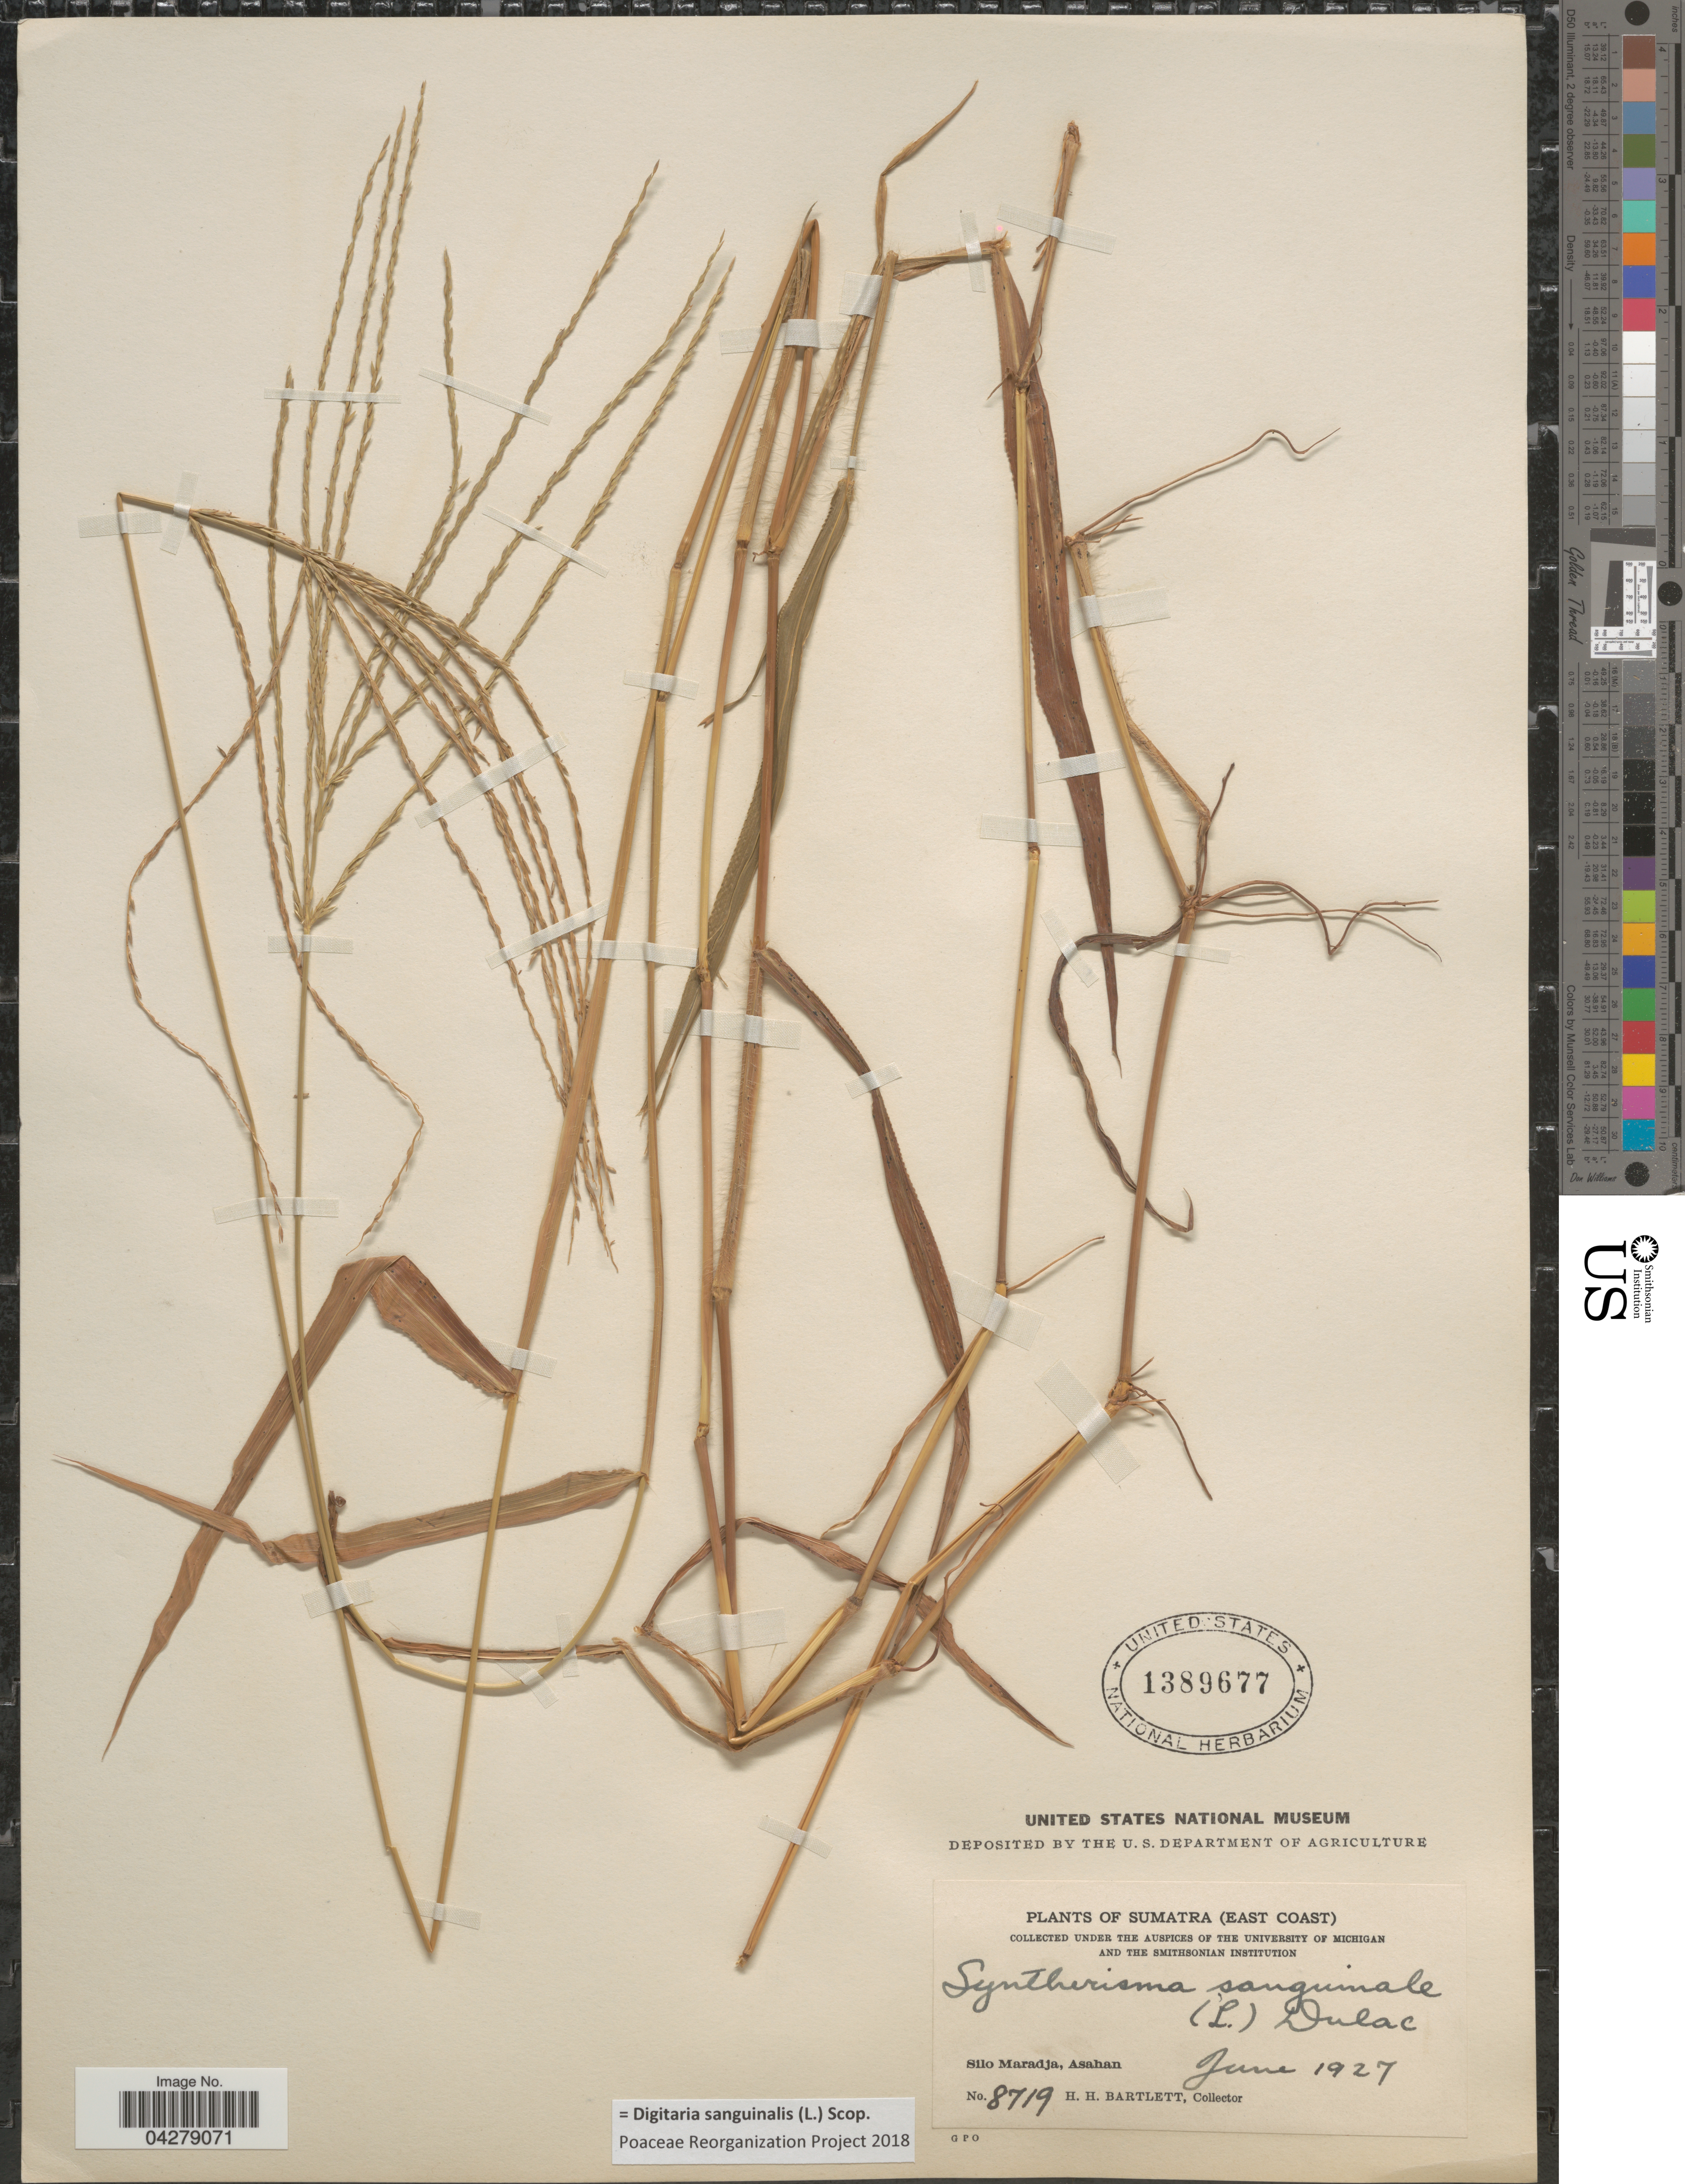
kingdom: Plantae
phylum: Tracheophyta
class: Liliopsida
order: Poales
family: Poaceae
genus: Digitaria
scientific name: Digitaria sanguinalis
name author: (L.) Scop.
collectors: H. H. Bartlett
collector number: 8719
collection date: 1927-06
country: Indonesia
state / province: Sumatra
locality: (East Coast). Silo Maradja, Asahan.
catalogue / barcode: US 1389677